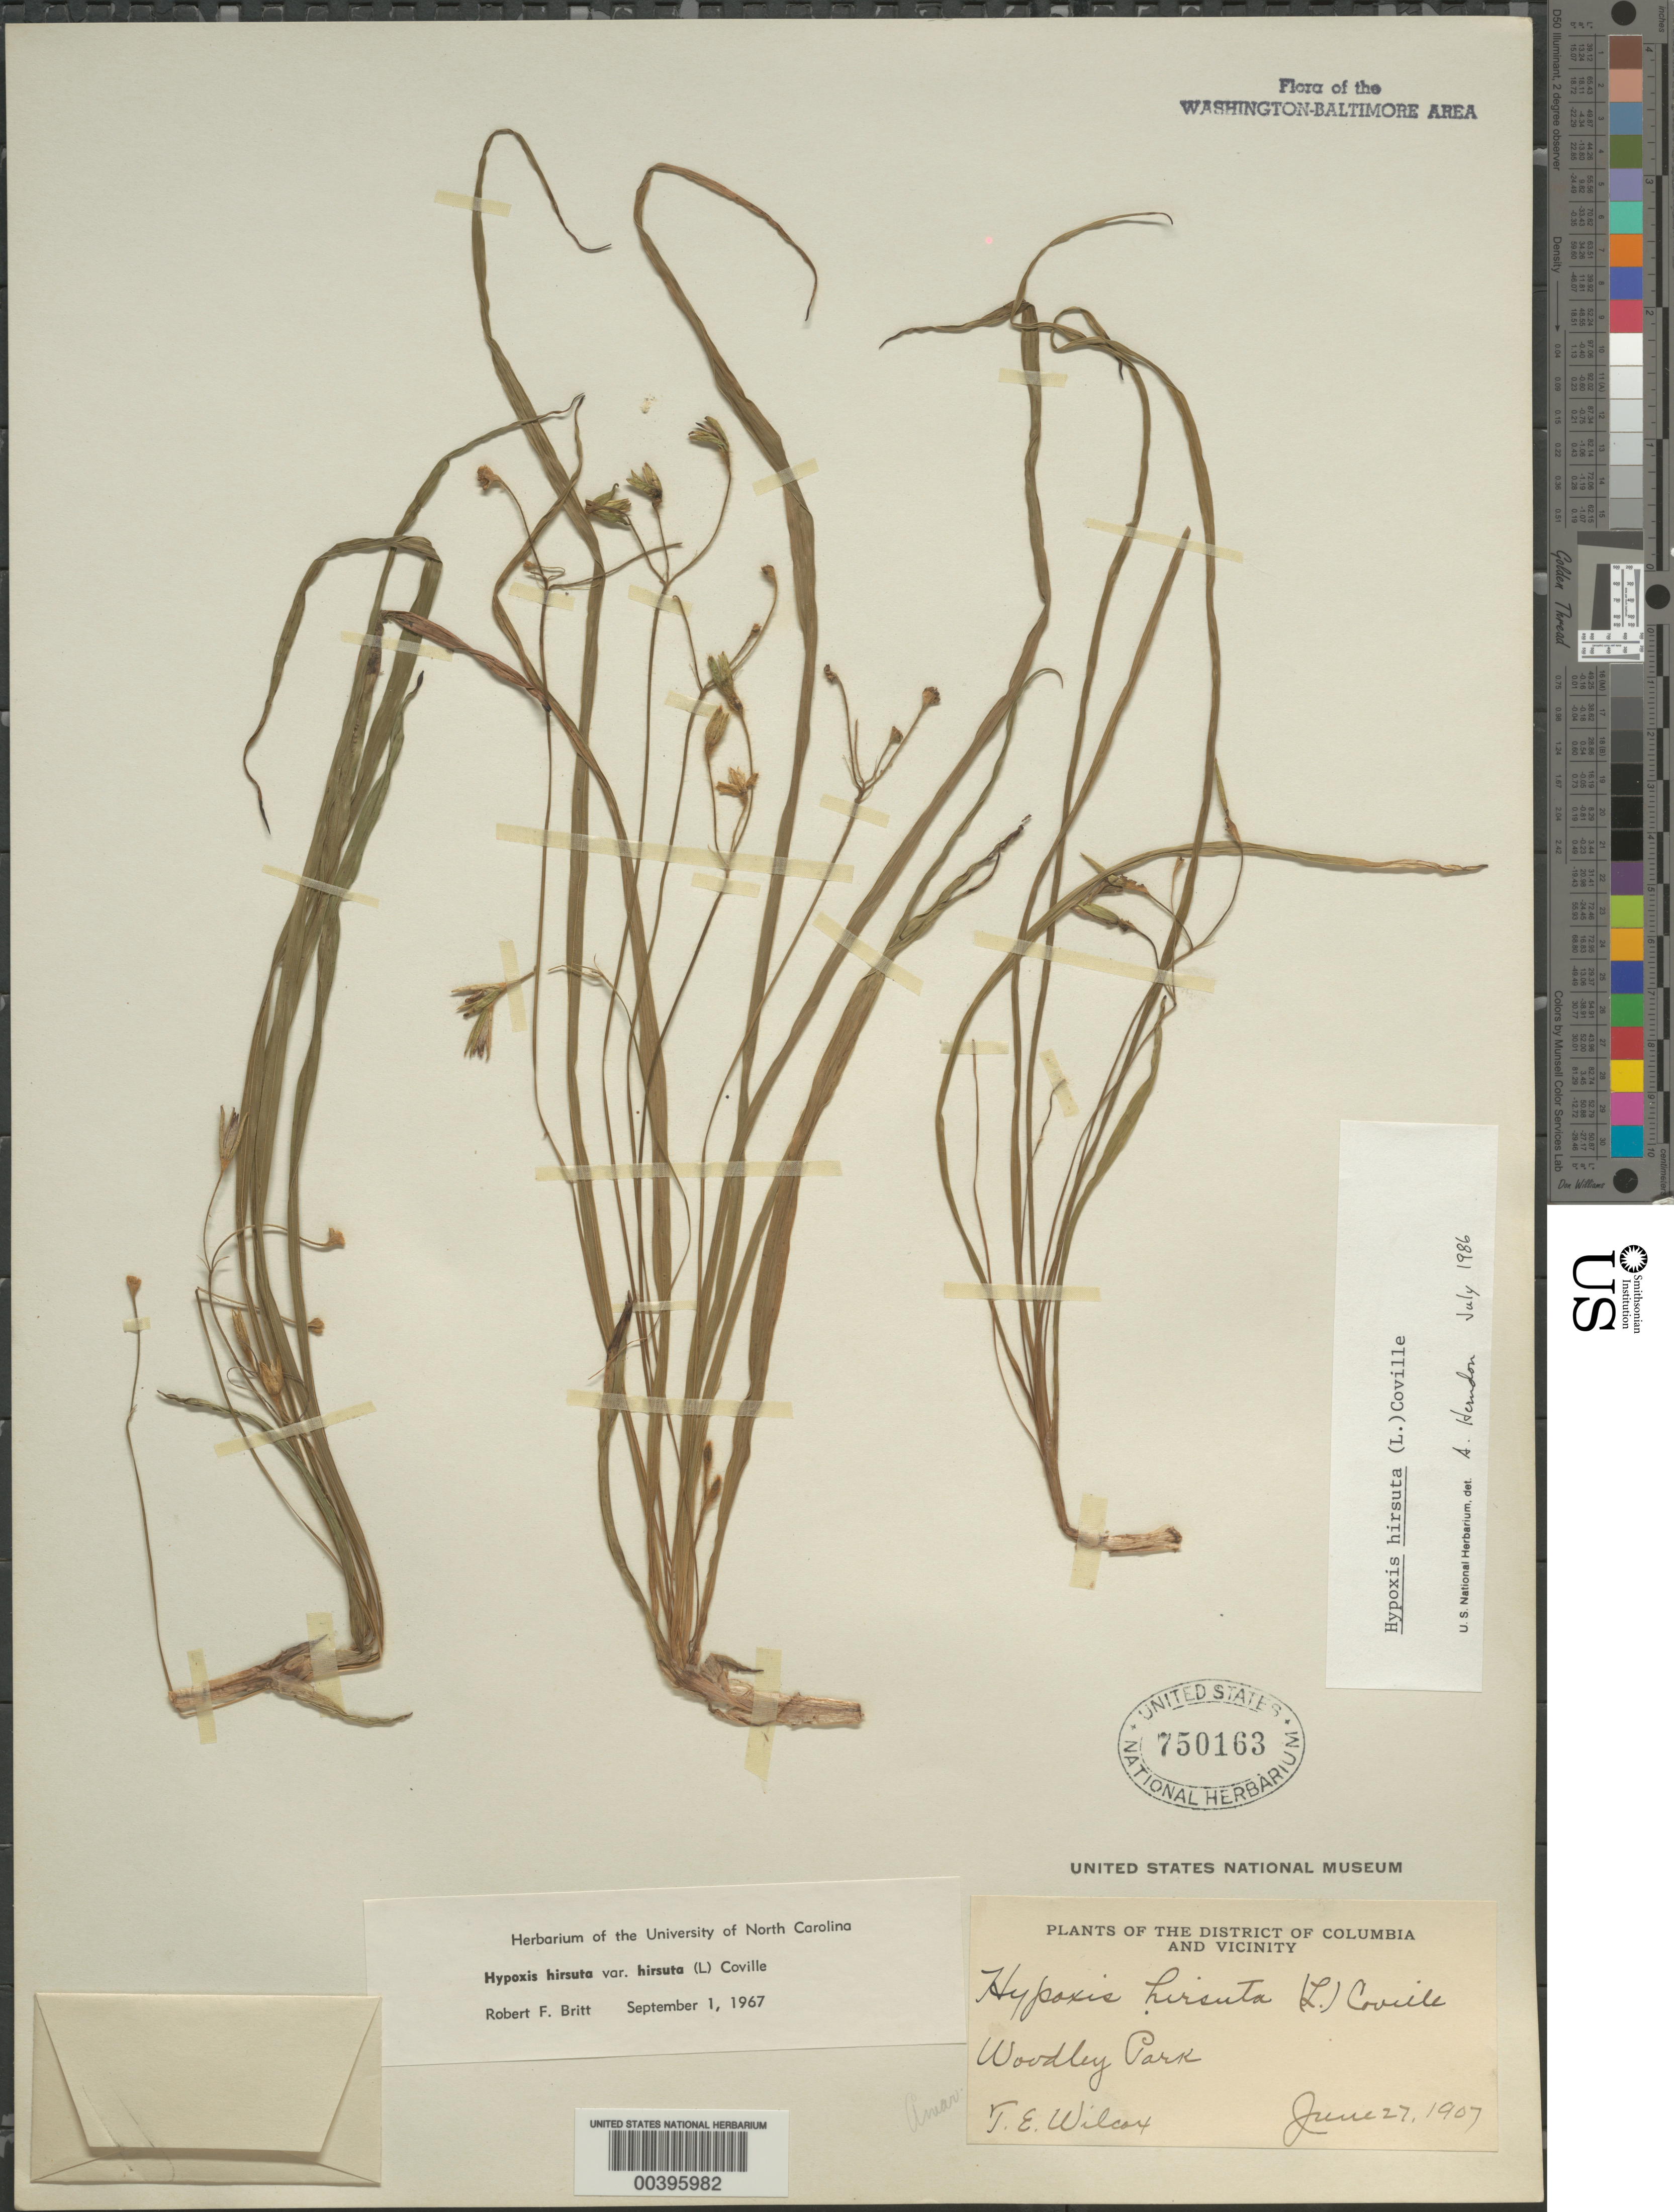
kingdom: Plantae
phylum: Tracheophyta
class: Liliopsida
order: Asparagales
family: Hypoxidaceae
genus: Hypoxis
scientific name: Hypoxis hirsuta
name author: (L.) Coville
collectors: T. E. Wilcox & R. Britt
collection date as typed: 27 Jun 1907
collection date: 1907-06-27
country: United States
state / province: District of Columbia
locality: Woodley Park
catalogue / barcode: US 750163